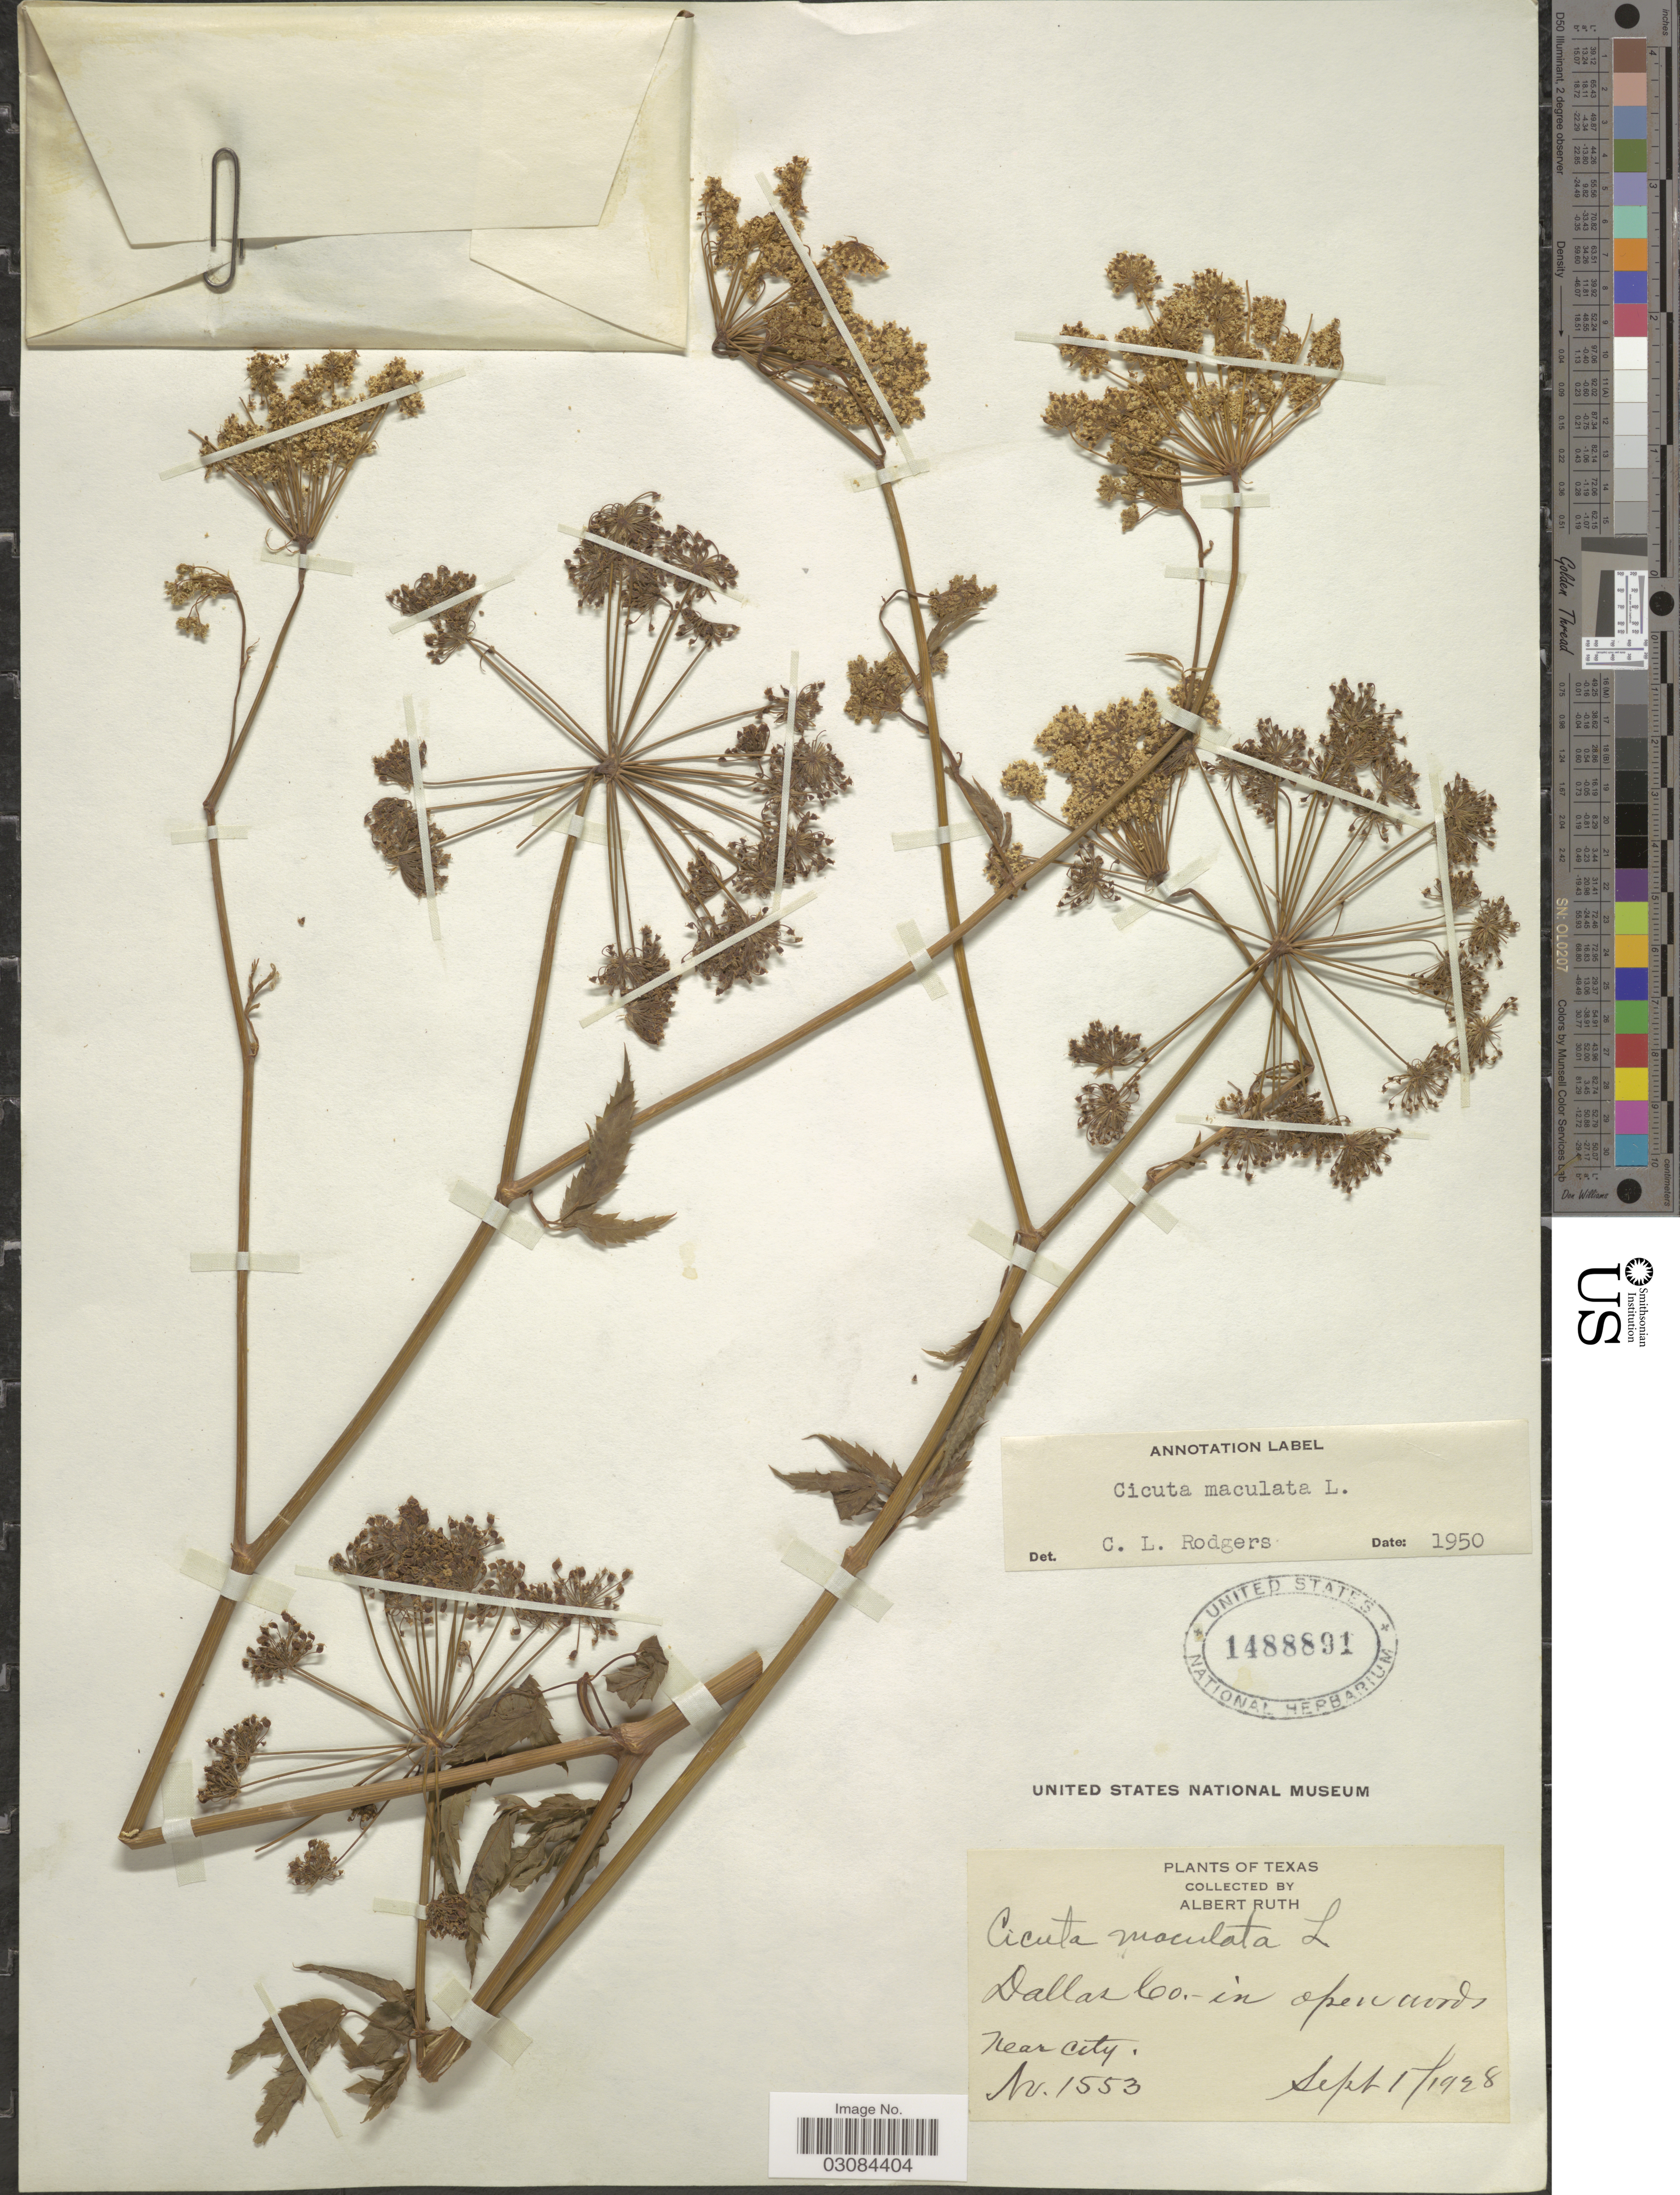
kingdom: Plantae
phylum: Tracheophyta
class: Magnoliopsida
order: Apiales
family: Apiaceae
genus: Cicuta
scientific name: Cicuta maculata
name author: L.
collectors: A. Ruth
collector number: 1553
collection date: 1928-09-01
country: United States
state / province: Texas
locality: Dallas Co. Near City.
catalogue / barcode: US 1488891